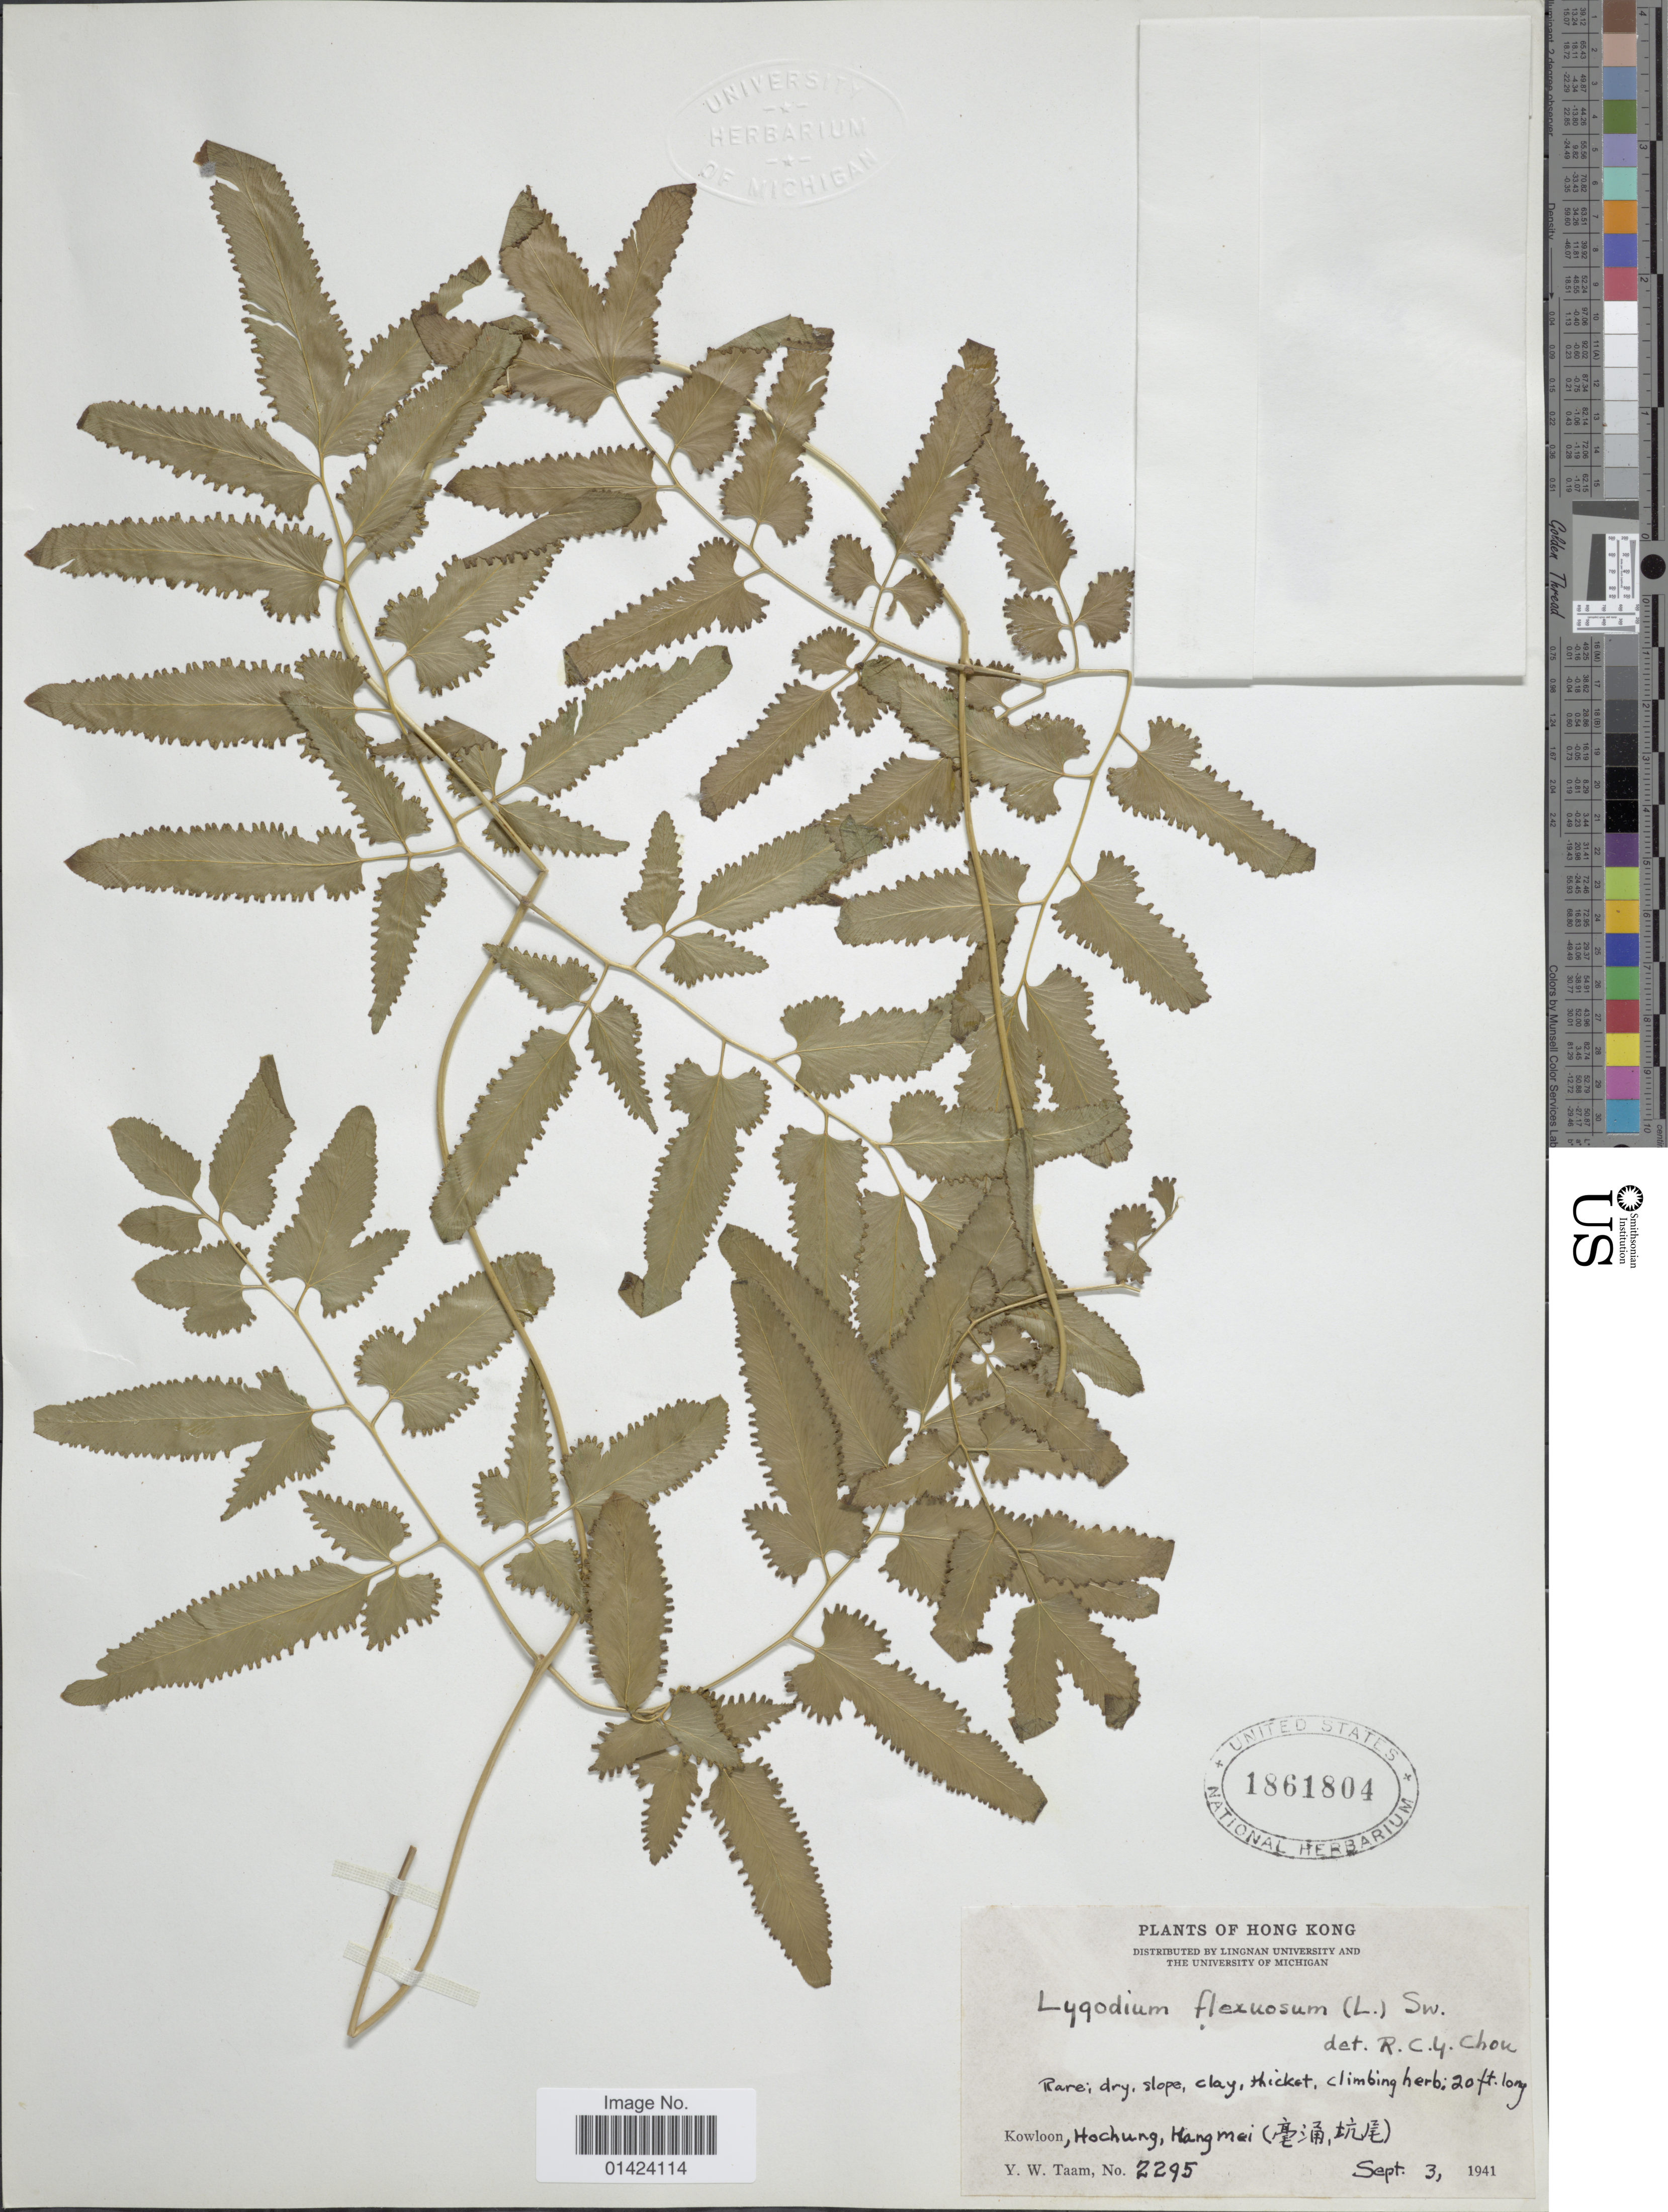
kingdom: Plantae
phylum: Tracheophyta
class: Polypodiopsida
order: Schizaeales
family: Lygodiaceae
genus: Lygodium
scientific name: Lygodium flexuosum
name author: Sw.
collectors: Y. W. Taam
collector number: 2295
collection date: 1941-09-03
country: China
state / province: Hong Kong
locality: Hong Kong, Kowloon, Hochung, Hangmei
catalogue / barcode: US 1861804